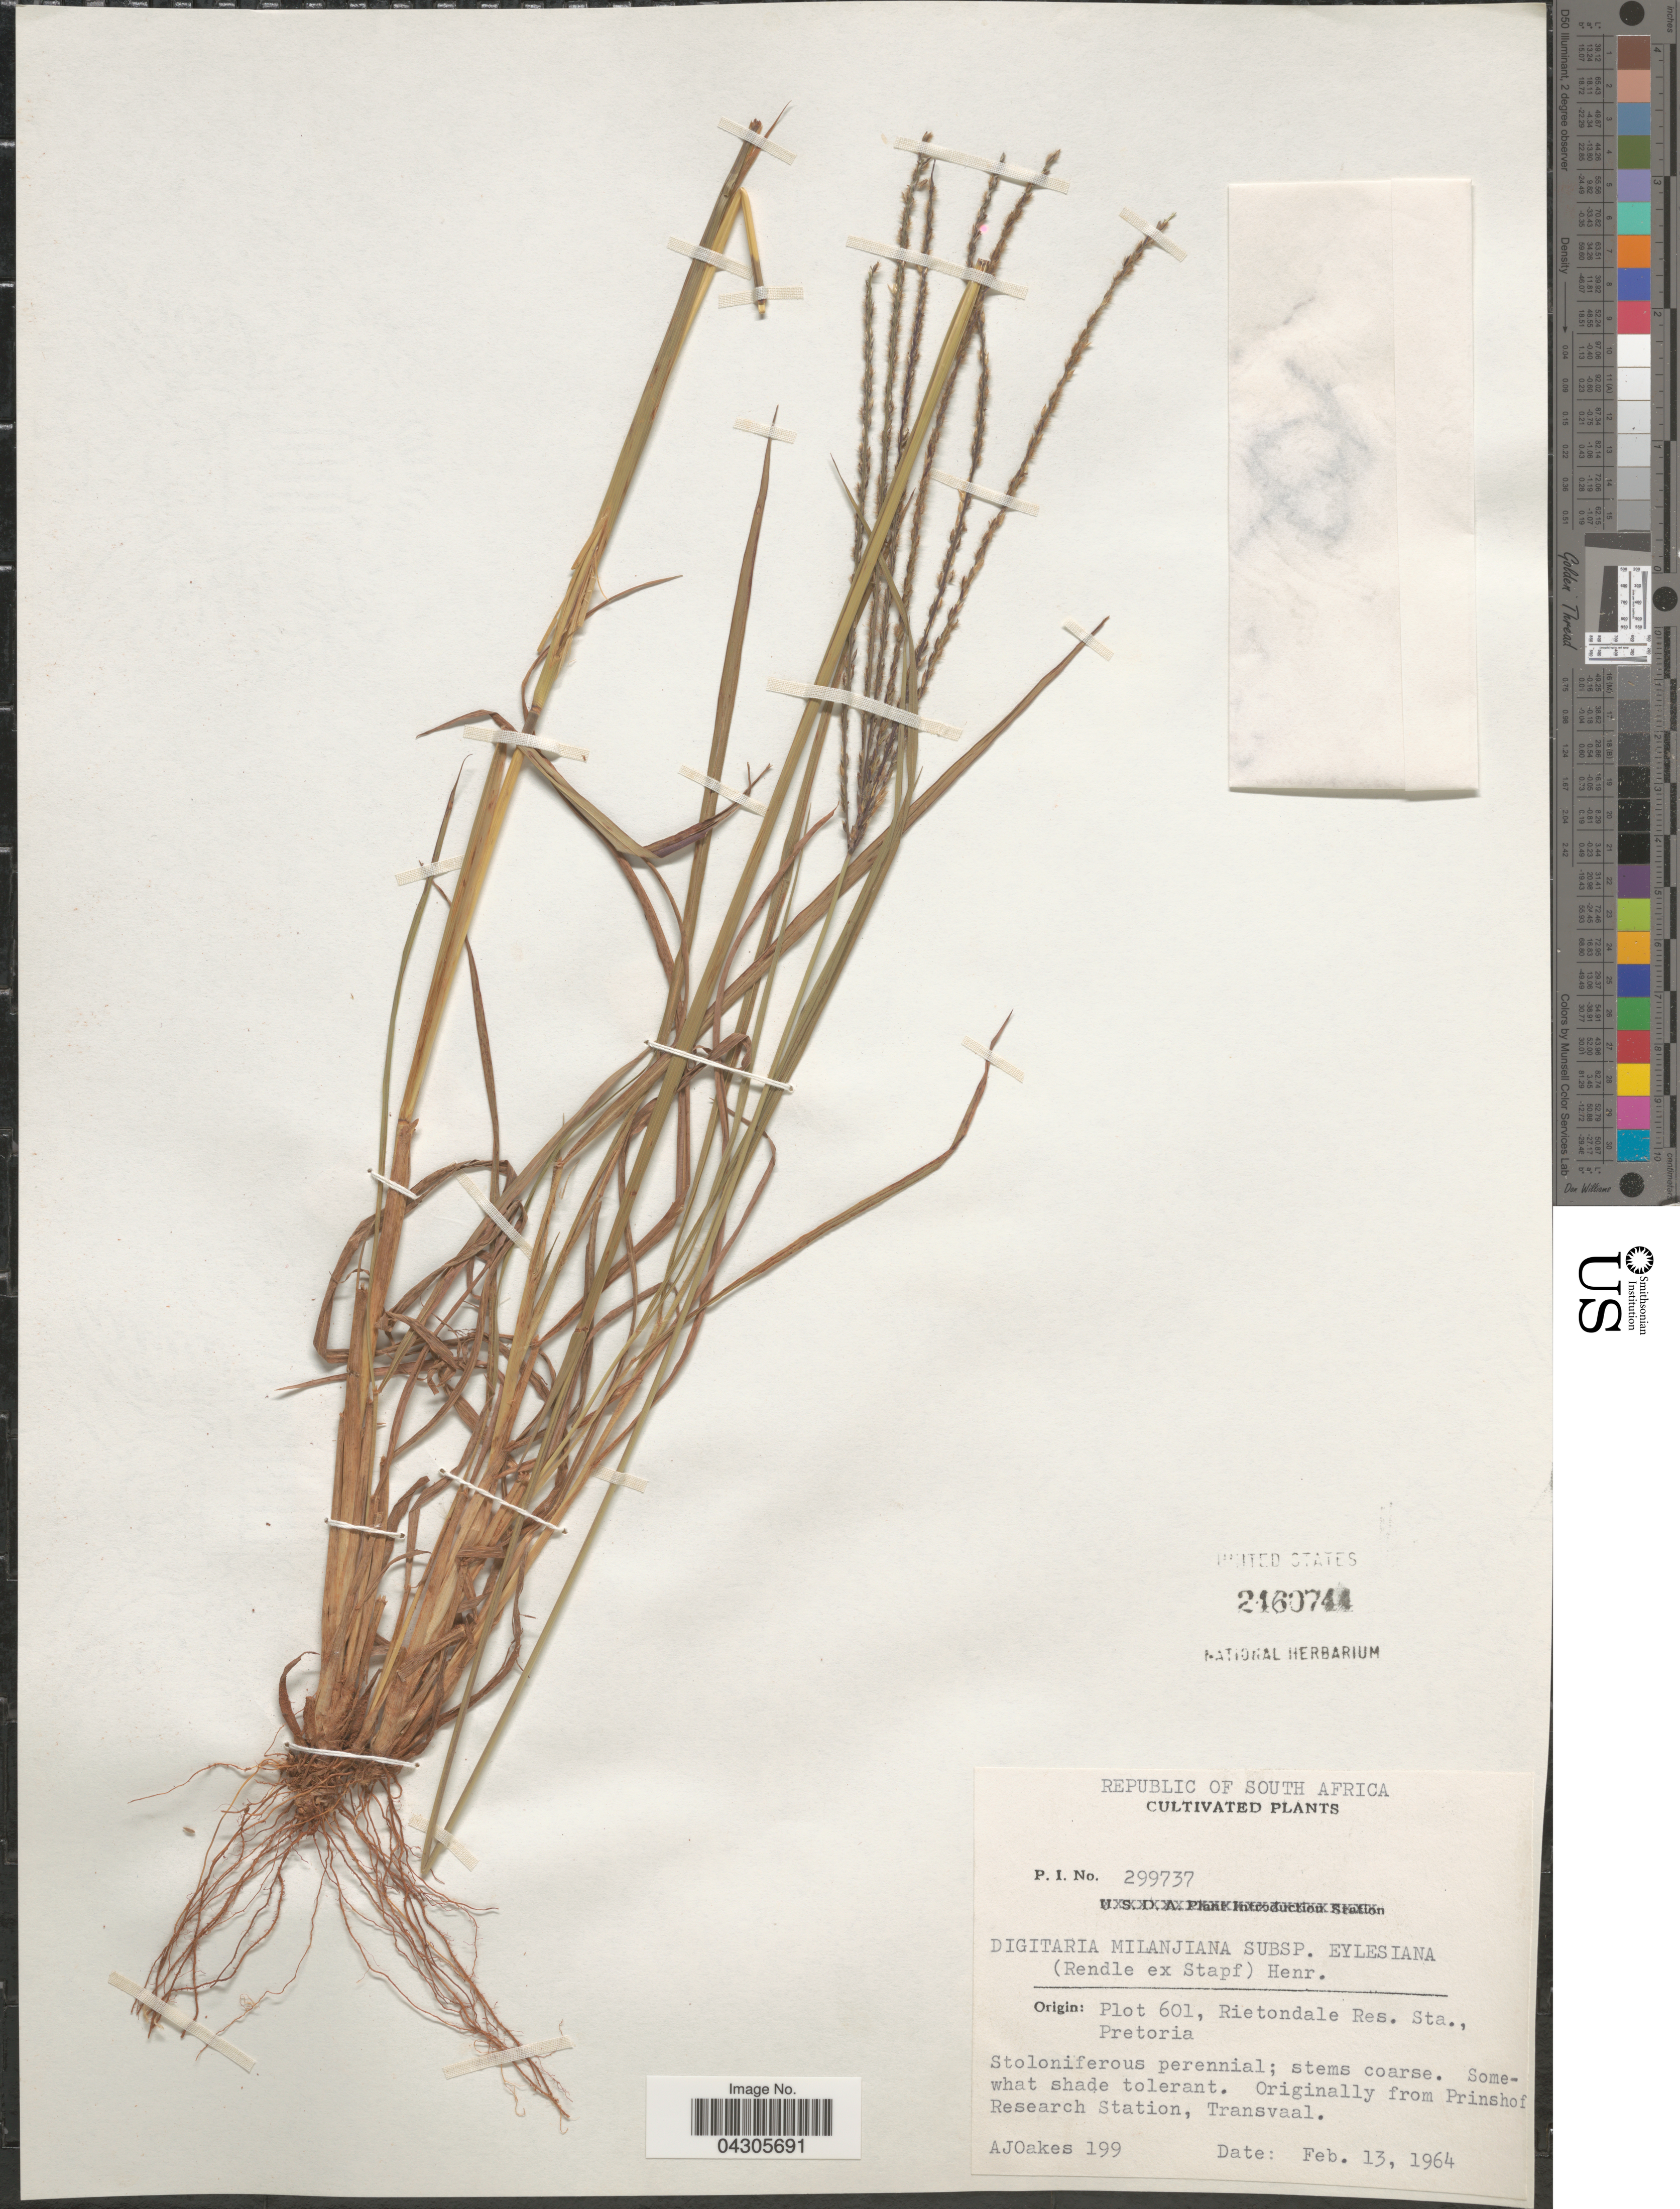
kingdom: Plantae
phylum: Tracheophyta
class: Liliopsida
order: Poales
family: Poaceae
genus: Digitaria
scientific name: Digitaria milanjiana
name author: (Rendle) Stapf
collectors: A. Oakes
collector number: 199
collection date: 1964-02-13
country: South Africa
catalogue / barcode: US 2460744